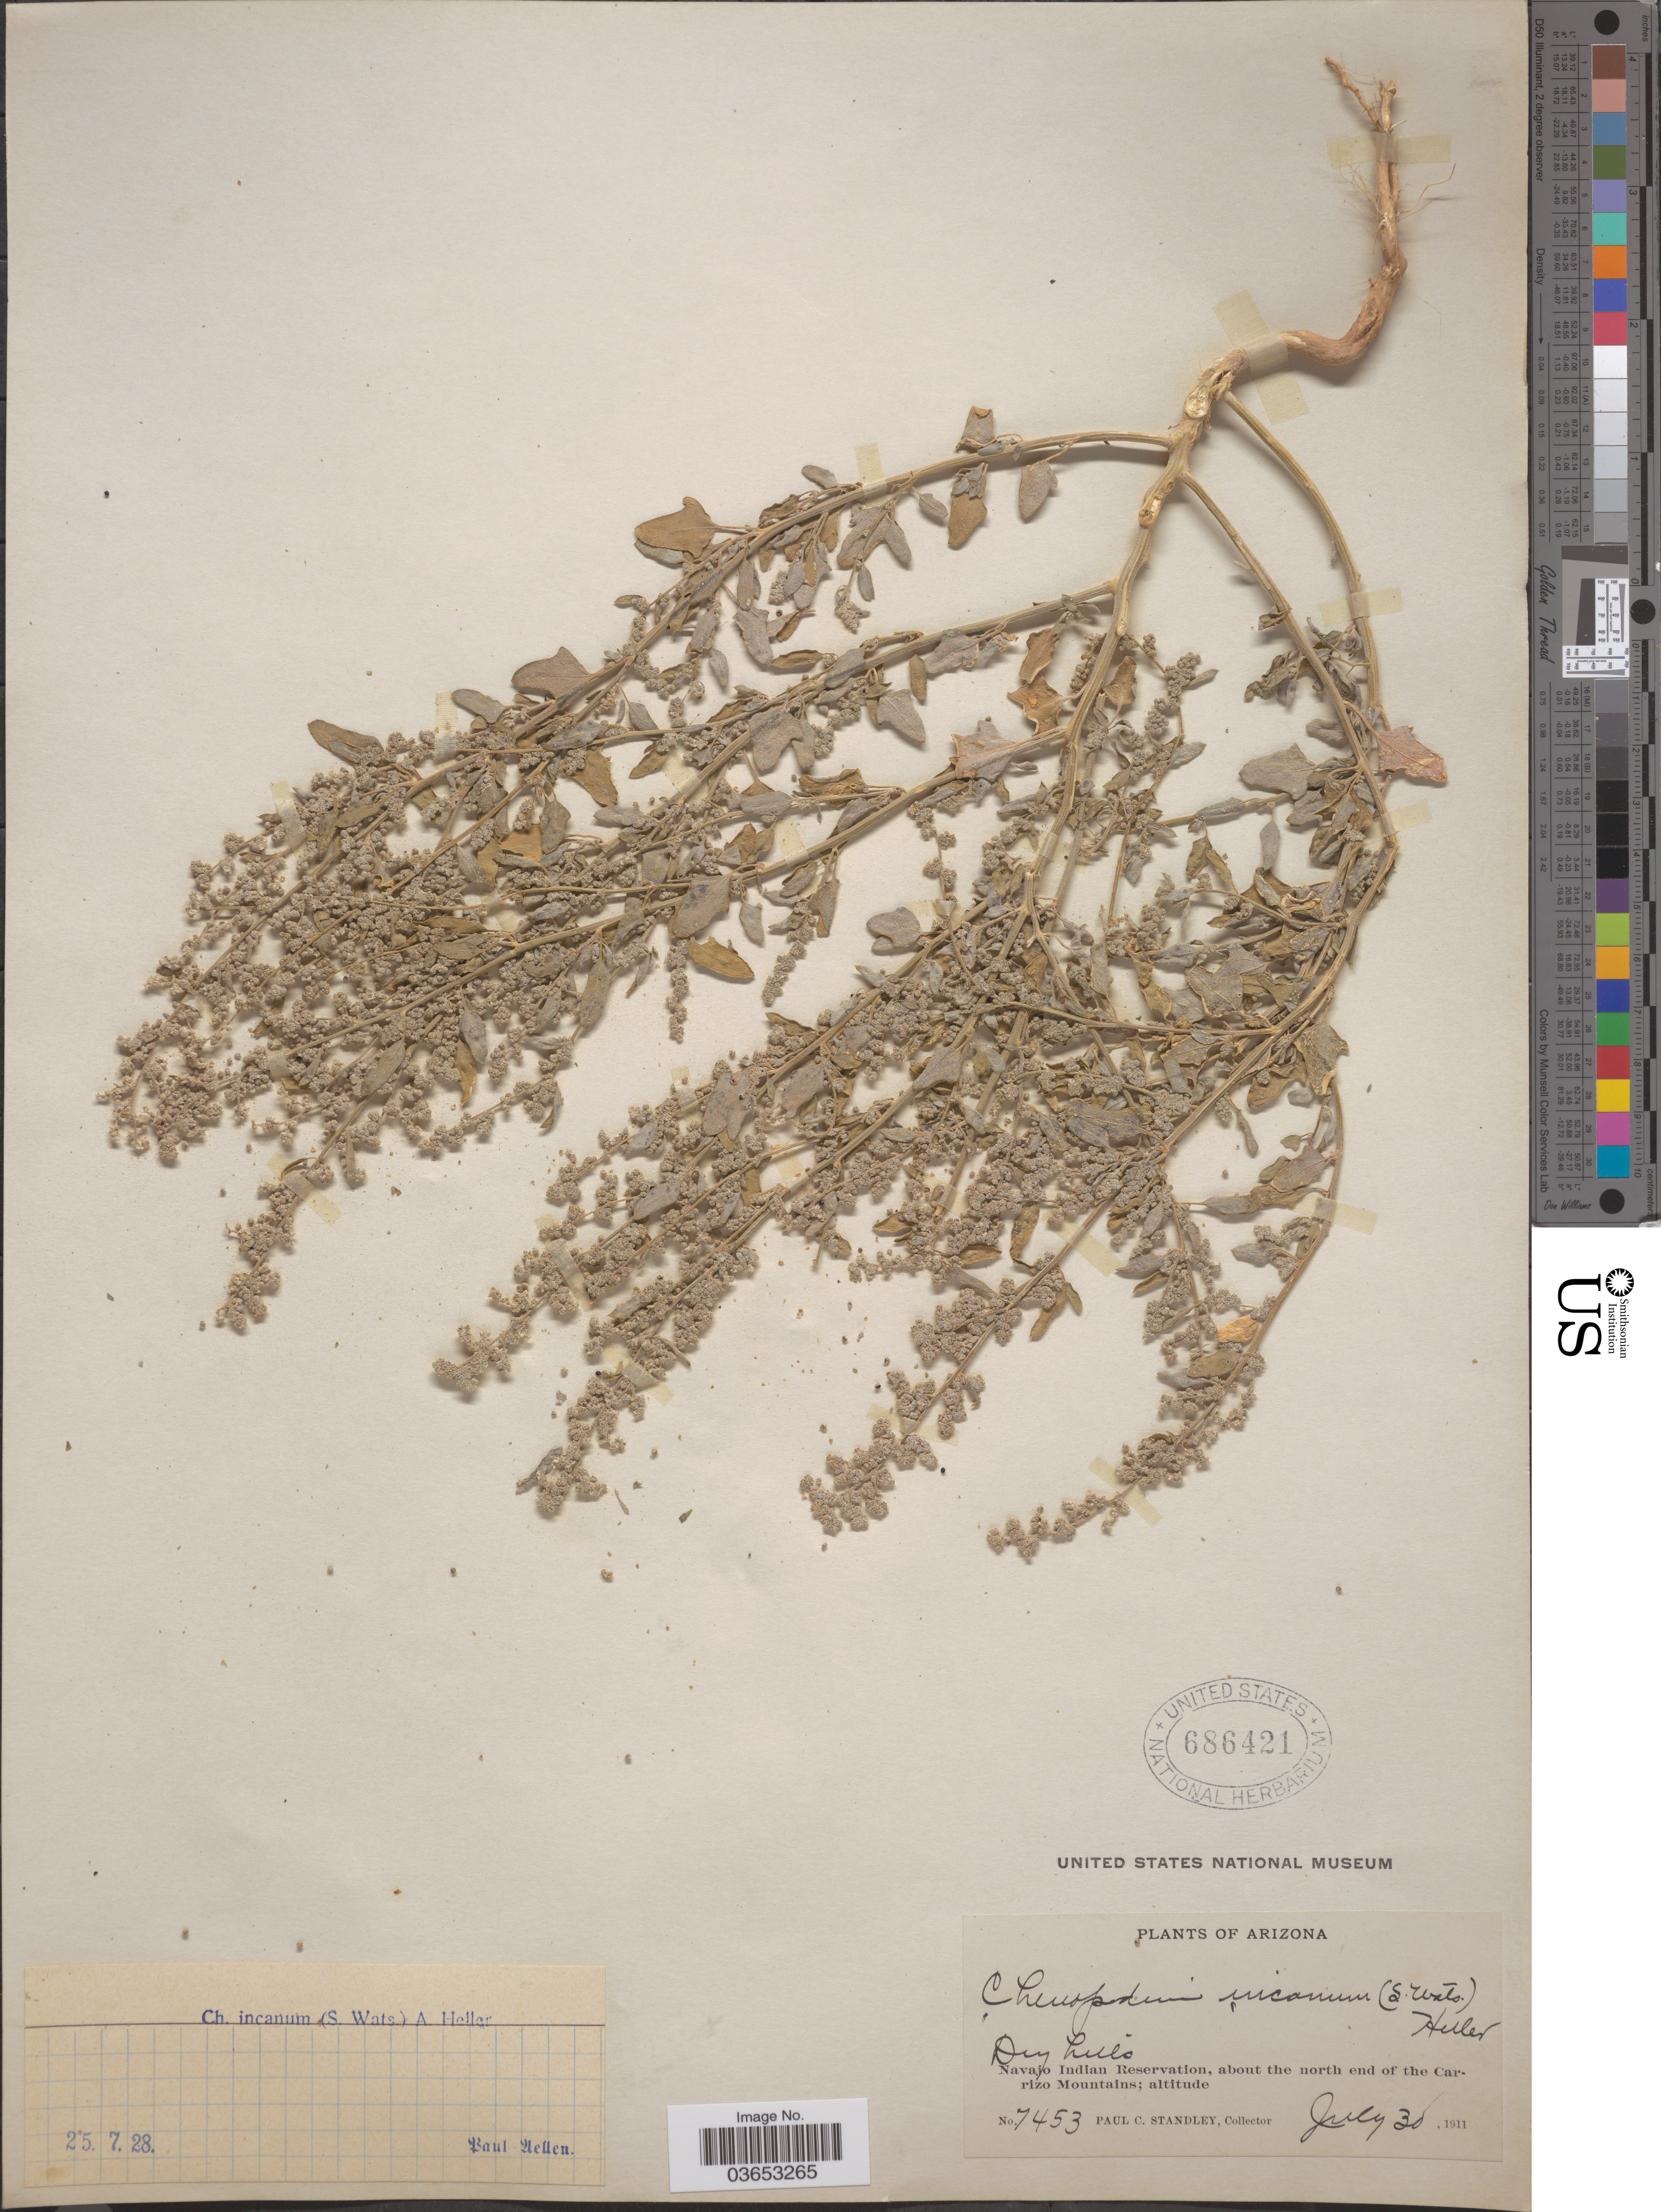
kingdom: Plantae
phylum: Tracheophyta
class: Magnoliopsida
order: Caryophyllales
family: Amaranthaceae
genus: Chenopodium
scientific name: Chenopodium incanum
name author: (S. Watson) A. Heller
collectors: P. C. Standley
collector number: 7453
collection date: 1911-07-30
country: United States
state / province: Arizona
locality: Navajo Indian Reservation, about the north end of the Carrizo Mountains.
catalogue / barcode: US 686421